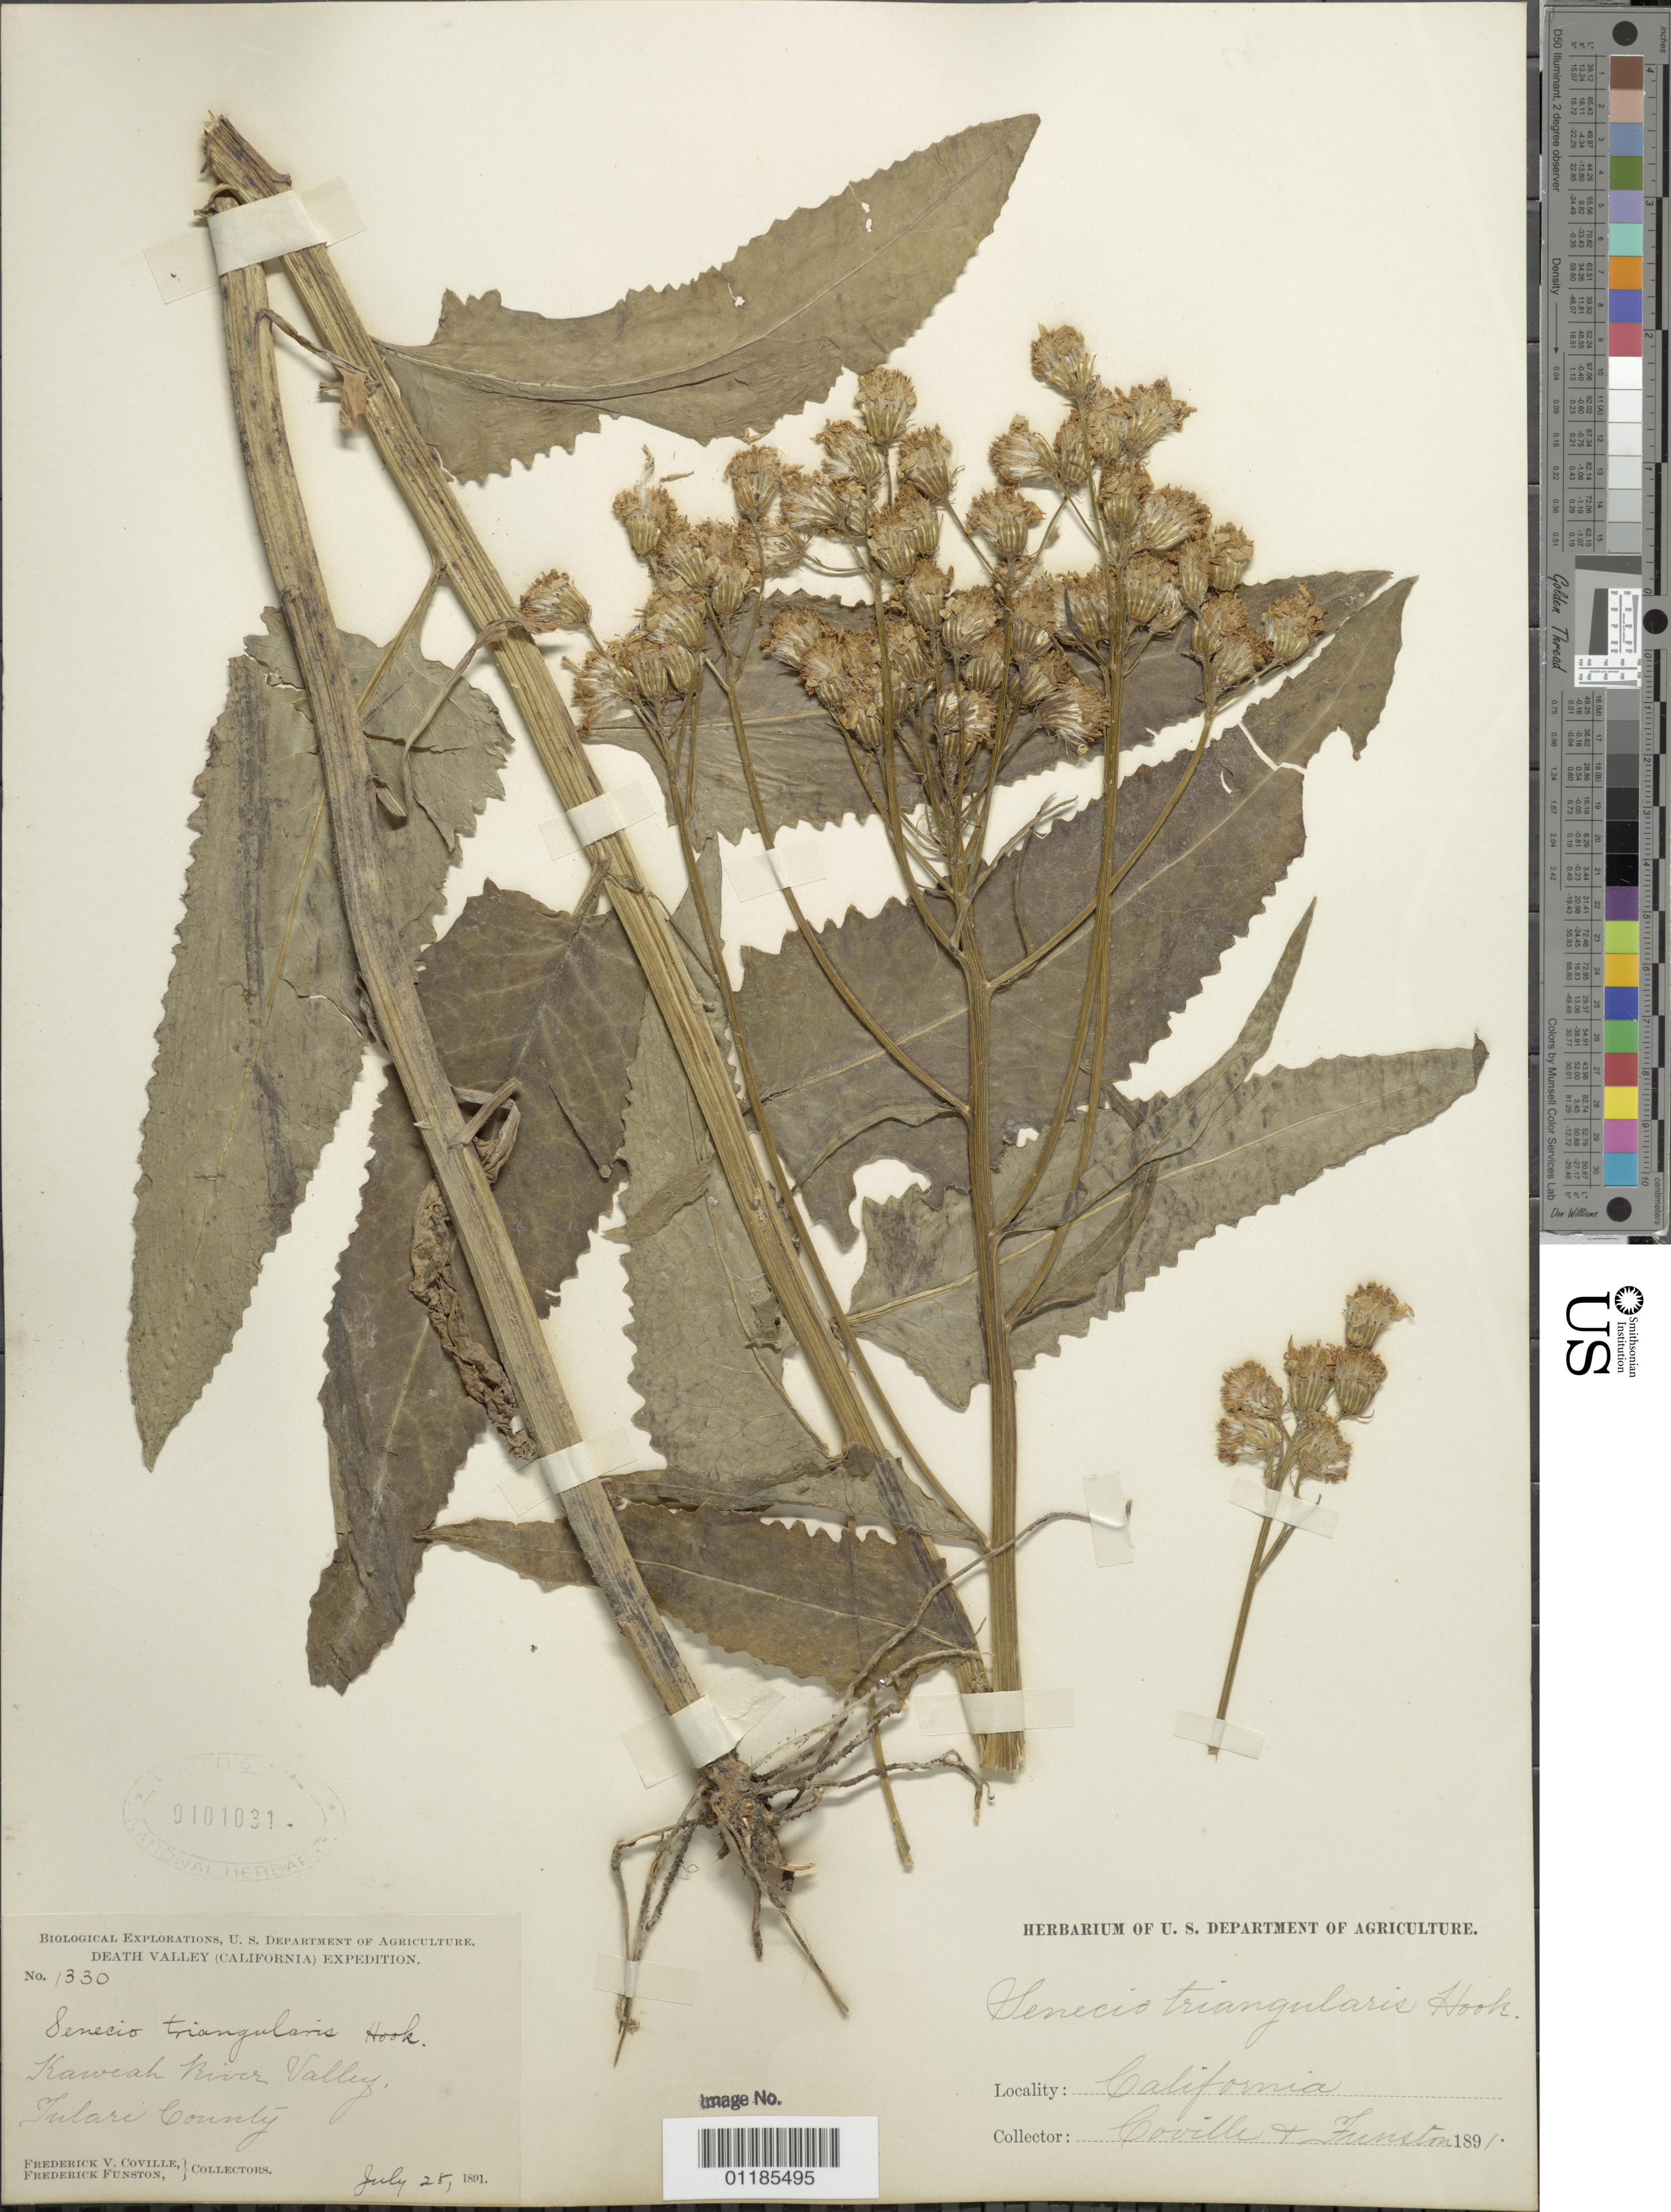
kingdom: Plantae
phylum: Tracheophyta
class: Magnoliopsida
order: Asterales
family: Asteraceae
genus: Senecio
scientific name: Senecio triangularis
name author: Hook.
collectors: F. V. Coville & F. Funston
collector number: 1330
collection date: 1891-07-28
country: United States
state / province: California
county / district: Tulare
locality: Kaweah River Valley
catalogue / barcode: US 101031